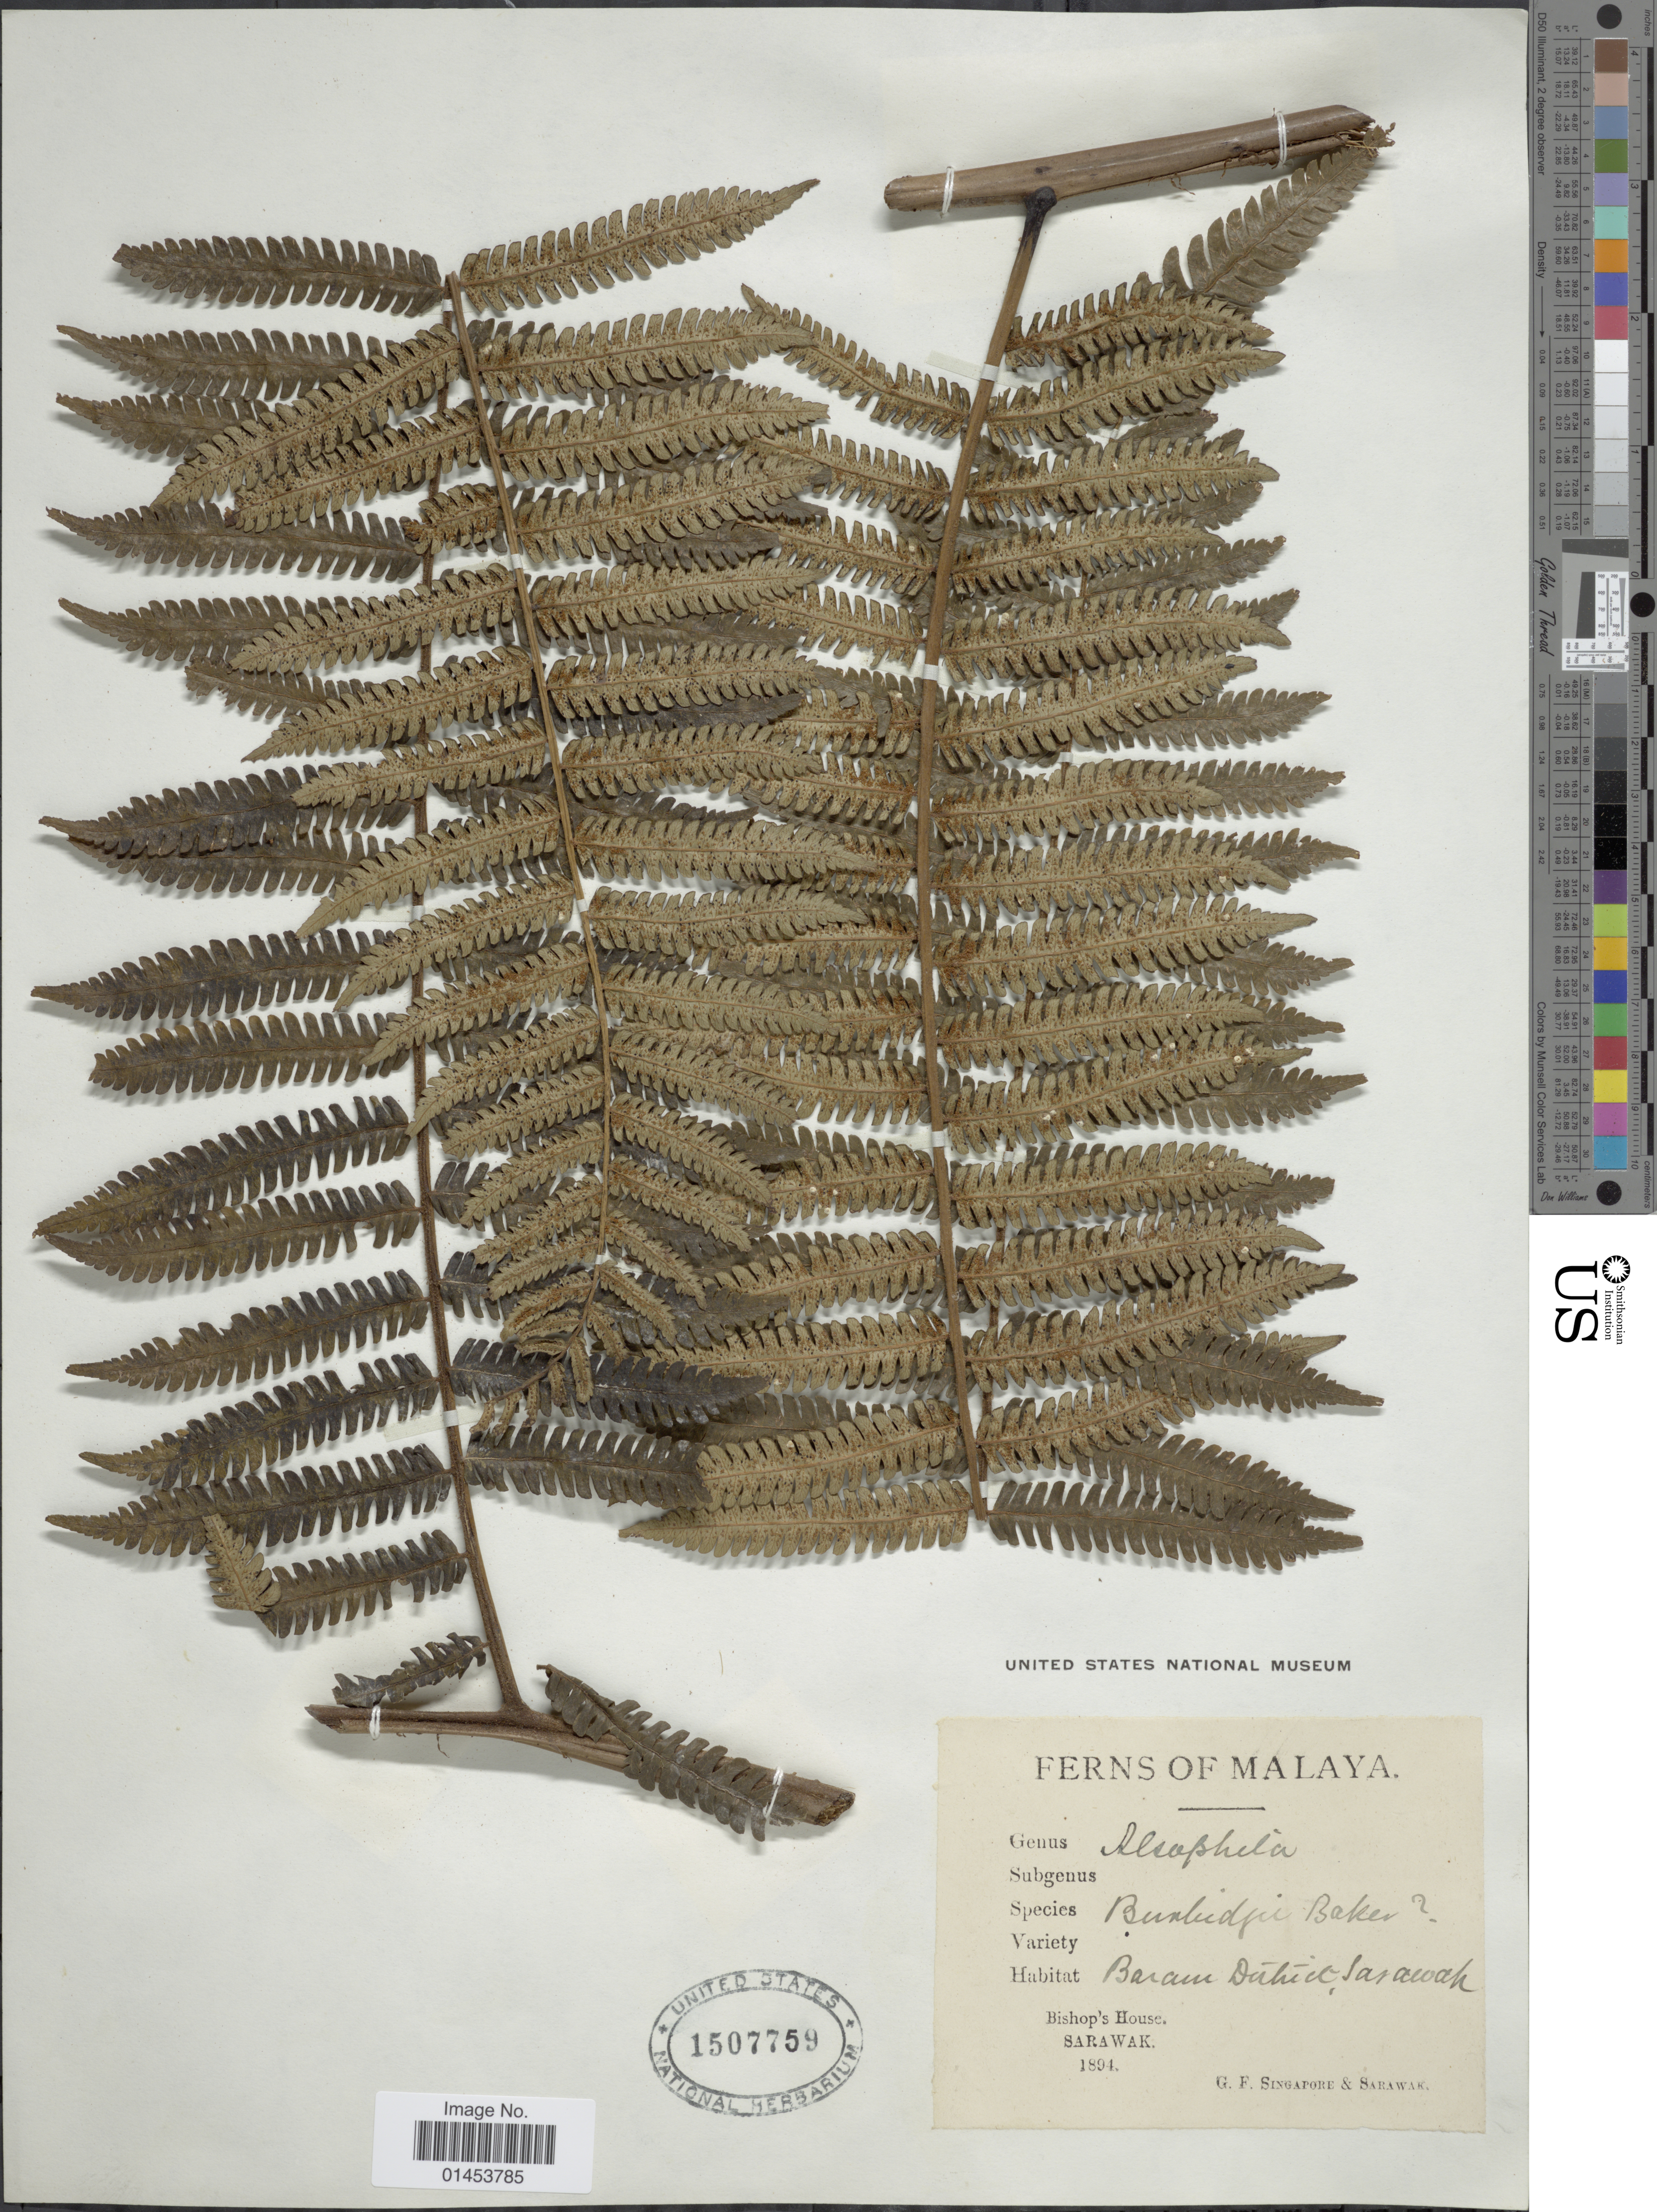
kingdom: Plantae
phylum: Tracheophyta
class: Polypodiopsida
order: Cyatheales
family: Cyatheaceae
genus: Cyathea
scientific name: Cyathea burbidgei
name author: (Baker) Copel.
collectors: G. Singapore & Sarawak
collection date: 1894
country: Malaysia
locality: Malaya, Baram District Sarawak [interpreted]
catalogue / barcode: US 1507759